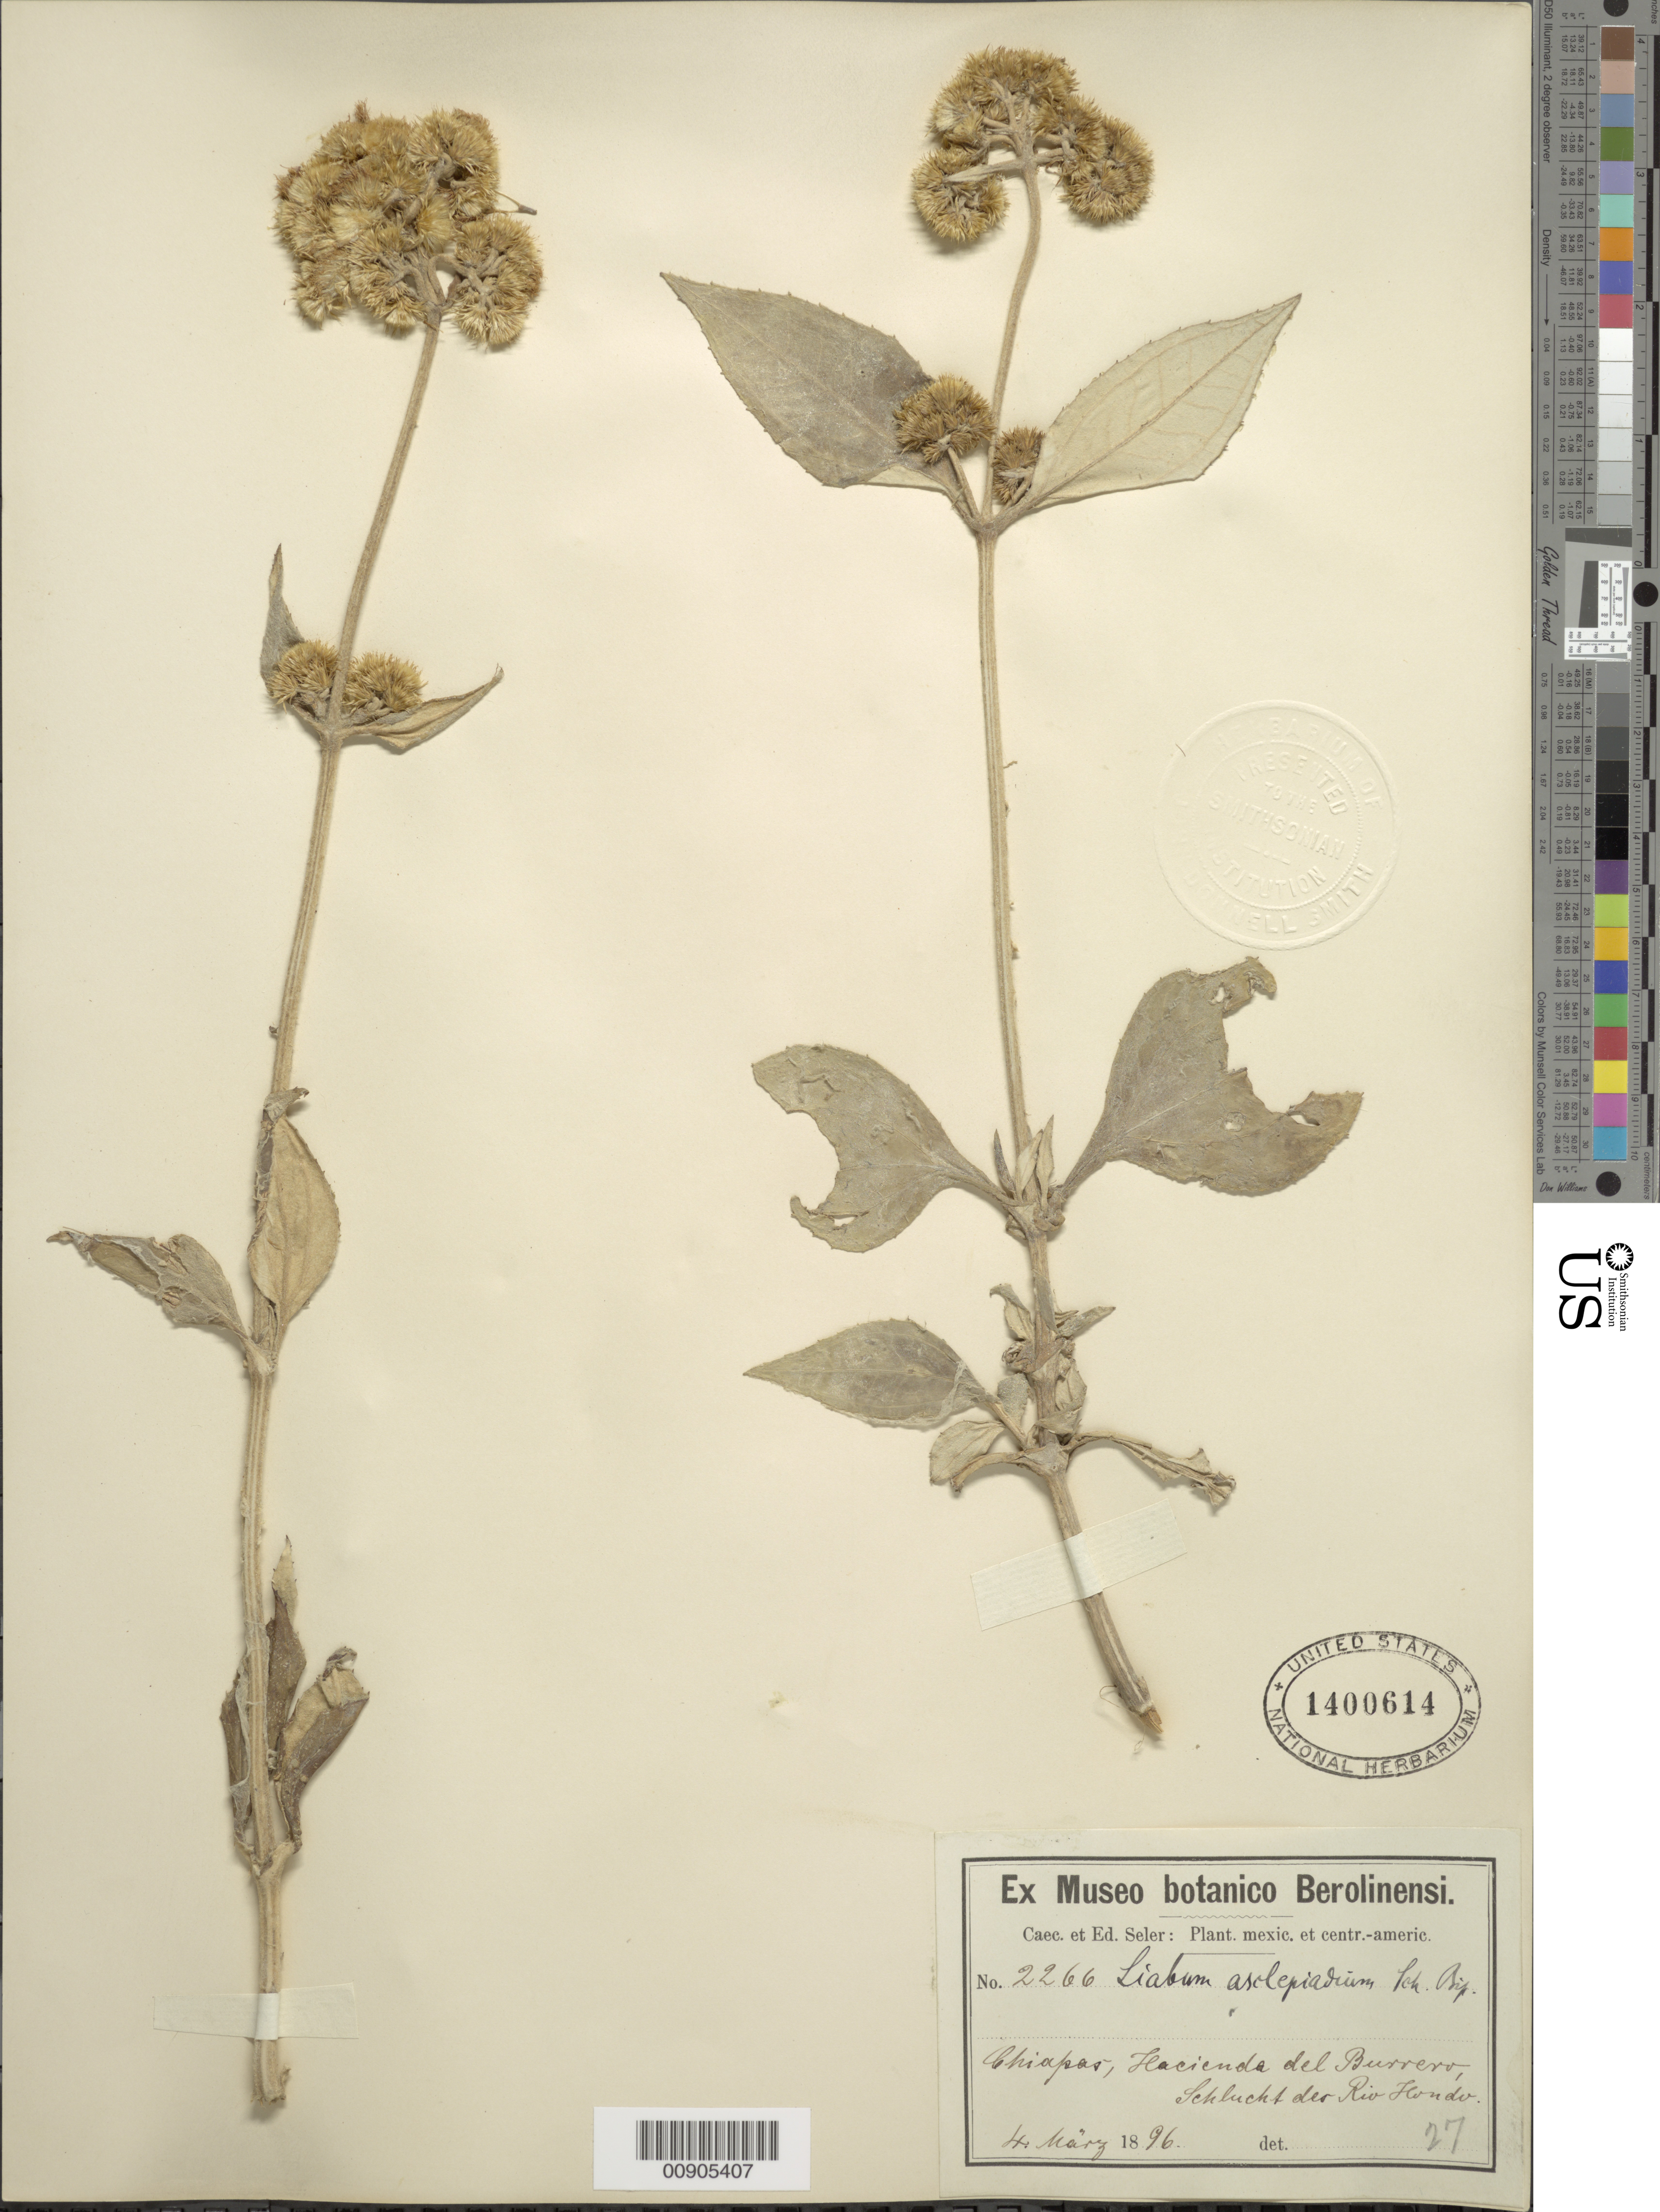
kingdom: Plantae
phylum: Tracheophyta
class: Magnoliopsida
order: Asterales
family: Asteraceae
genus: Liabum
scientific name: Liabum bourgeaui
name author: Hieron.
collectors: H. Moirz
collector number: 2266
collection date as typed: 1896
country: Mexico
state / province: Chiapas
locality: Hacienda del Burrero, Rio Hondo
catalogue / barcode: US 1400614